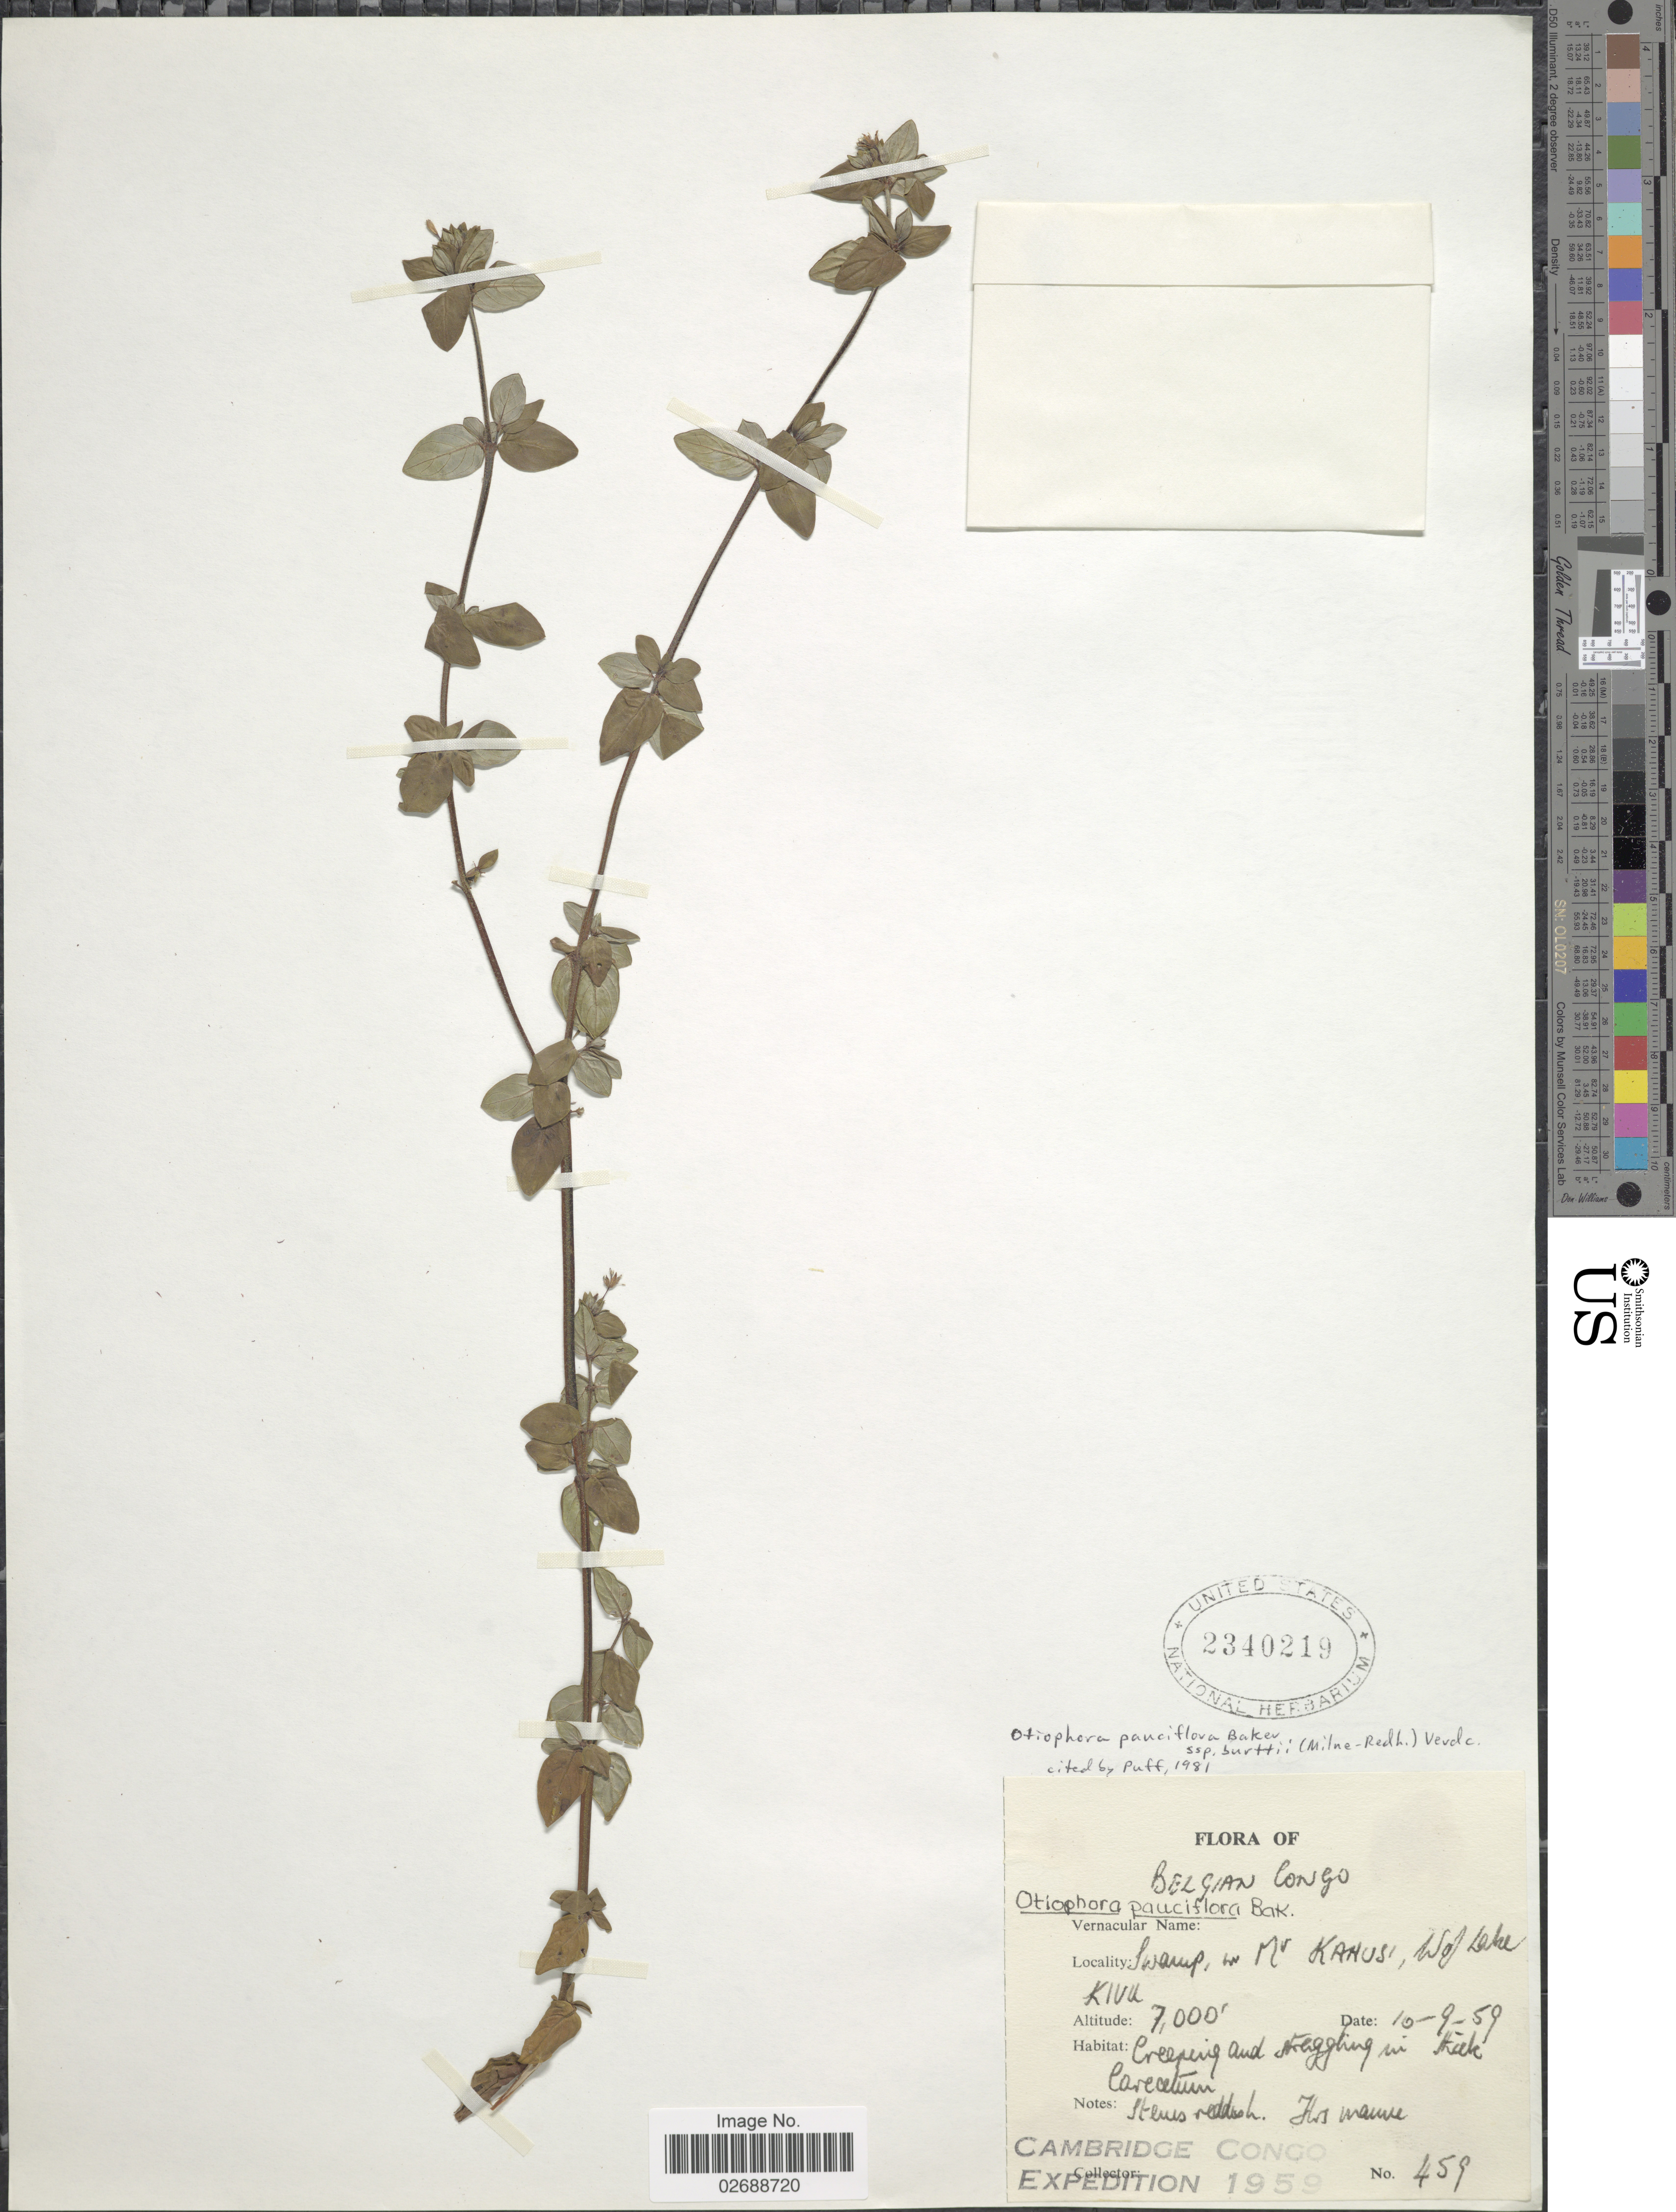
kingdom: Plantae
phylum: Tracheophyta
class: Magnoliopsida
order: Gentianales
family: Rubiaceae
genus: Otiophora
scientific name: Otiophora pauciflora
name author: Baker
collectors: Cambridge Congo Expedition 1959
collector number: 459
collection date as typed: Transcribed d/m/y: 10/9/59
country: Congo, Democratic Republic of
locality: Belgian Congo. Swamp, nr Mt. Kahusi, W of Lake Kivu.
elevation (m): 2134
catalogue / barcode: US 2340219